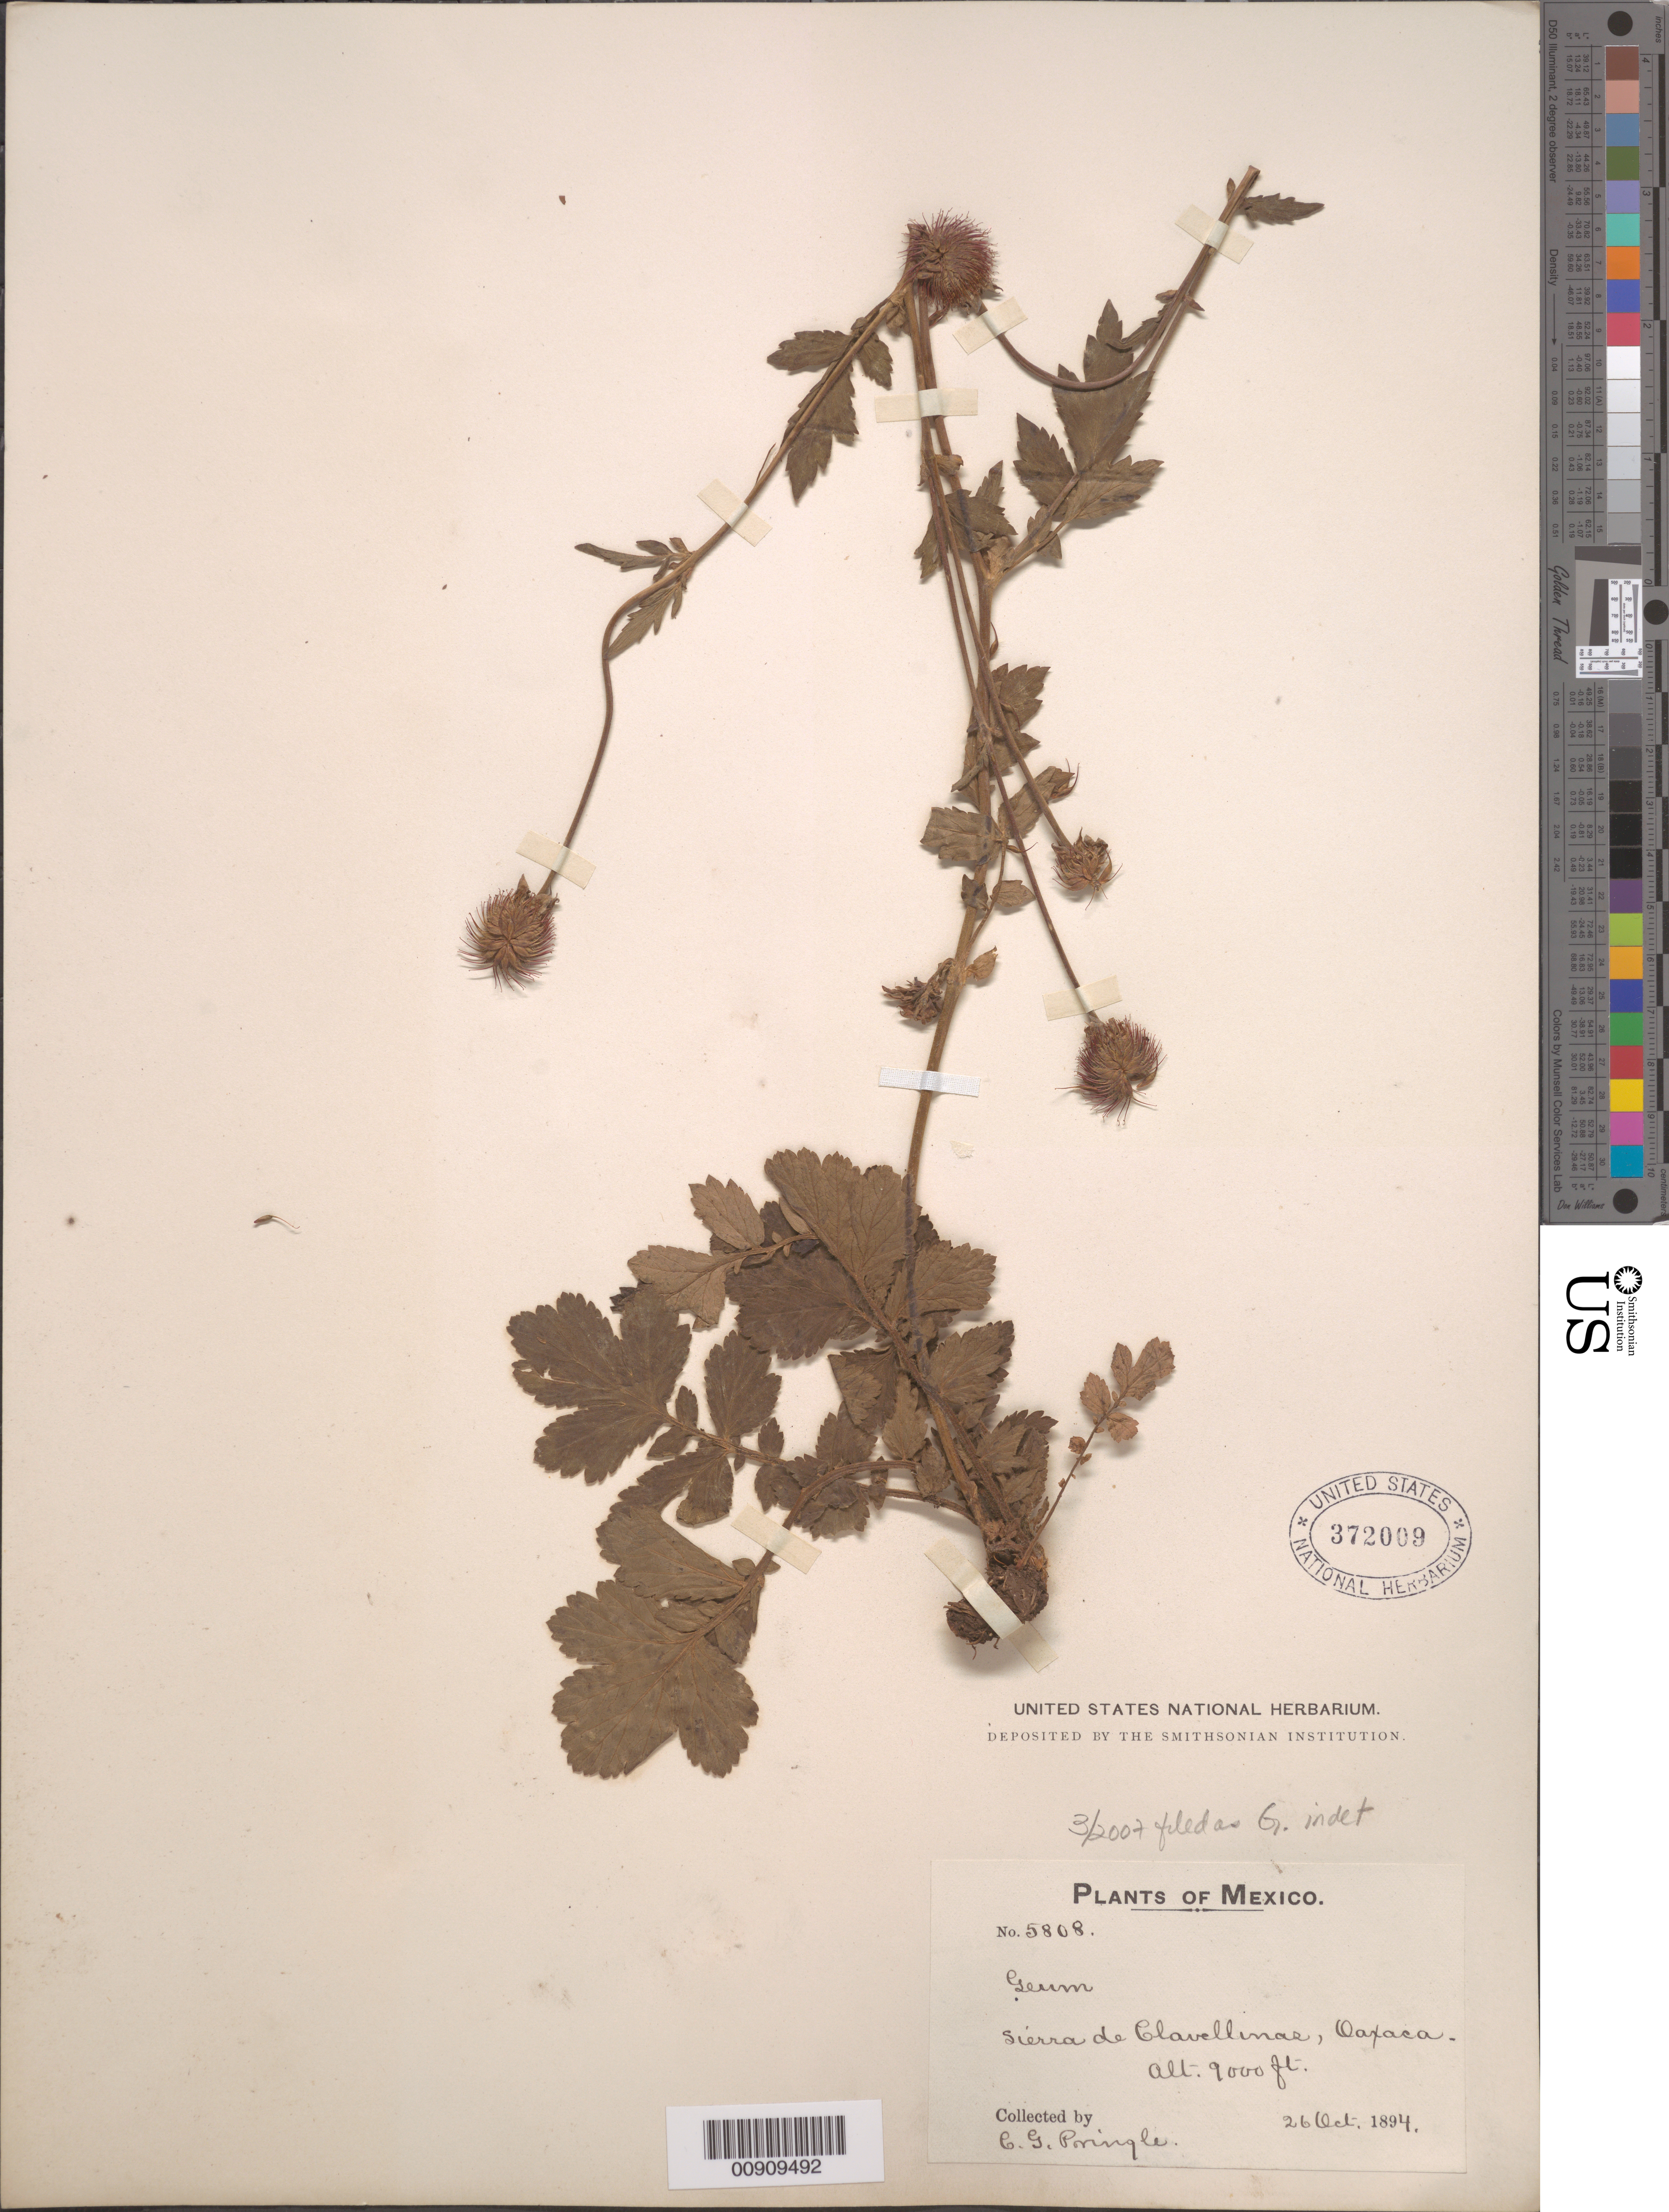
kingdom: Plantae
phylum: Tracheophyta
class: Magnoliopsida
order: Rosales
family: Rosaceae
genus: Geum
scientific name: Geum sp.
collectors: C. G. Pringle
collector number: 5808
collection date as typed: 26 Oct 1894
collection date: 1894-10-26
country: Mexico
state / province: Oaxaca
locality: Sierra de Clavellinas, Oaxaca.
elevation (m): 2743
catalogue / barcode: US 372009